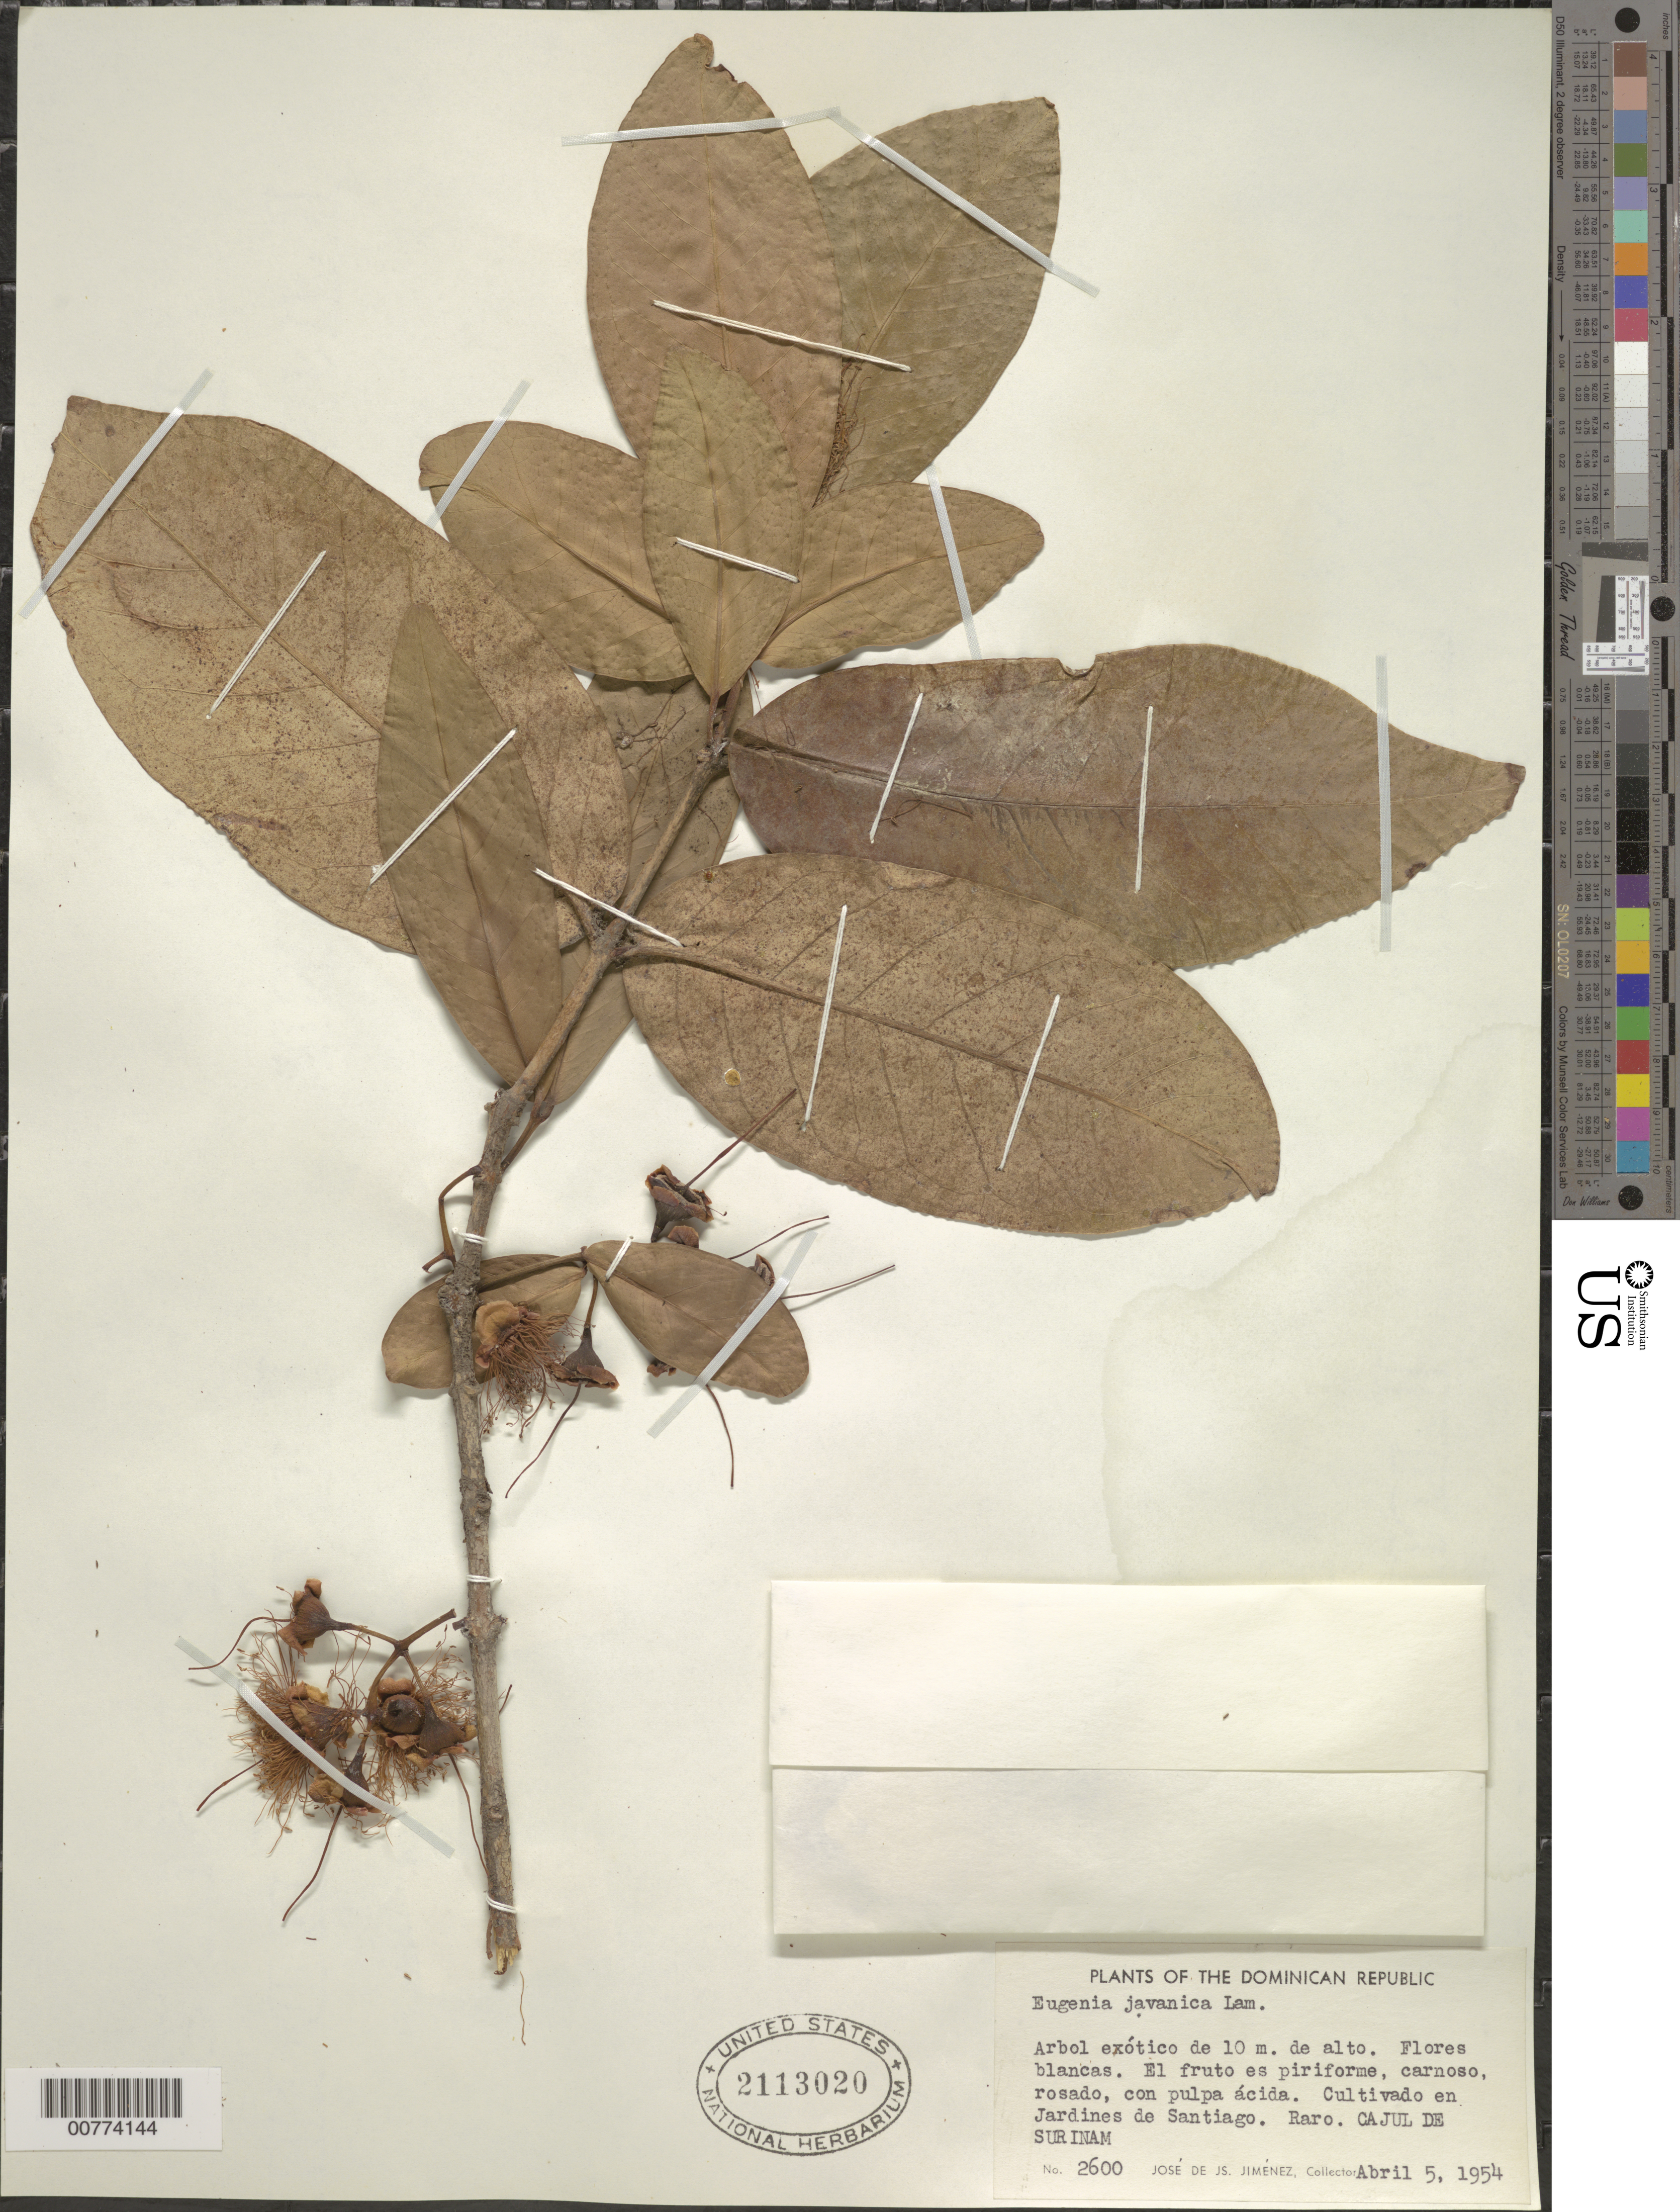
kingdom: Plantae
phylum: Tracheophyta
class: Magnoliopsida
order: Myrtales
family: Myrtaceae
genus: Syzygium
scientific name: Syzygium samarangense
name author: (Blume) Merr. & L.M. Perry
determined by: Strong, Mark T., (BOT), Smithsonian Institution - National Museum of Natural History (UNITED STATES)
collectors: J. J. Jiménez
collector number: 2600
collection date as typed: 05 Apr 1954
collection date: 1954-04-05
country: Dominican Republic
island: Hispaniola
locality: Jardines de Santiago.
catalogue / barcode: US 2113020